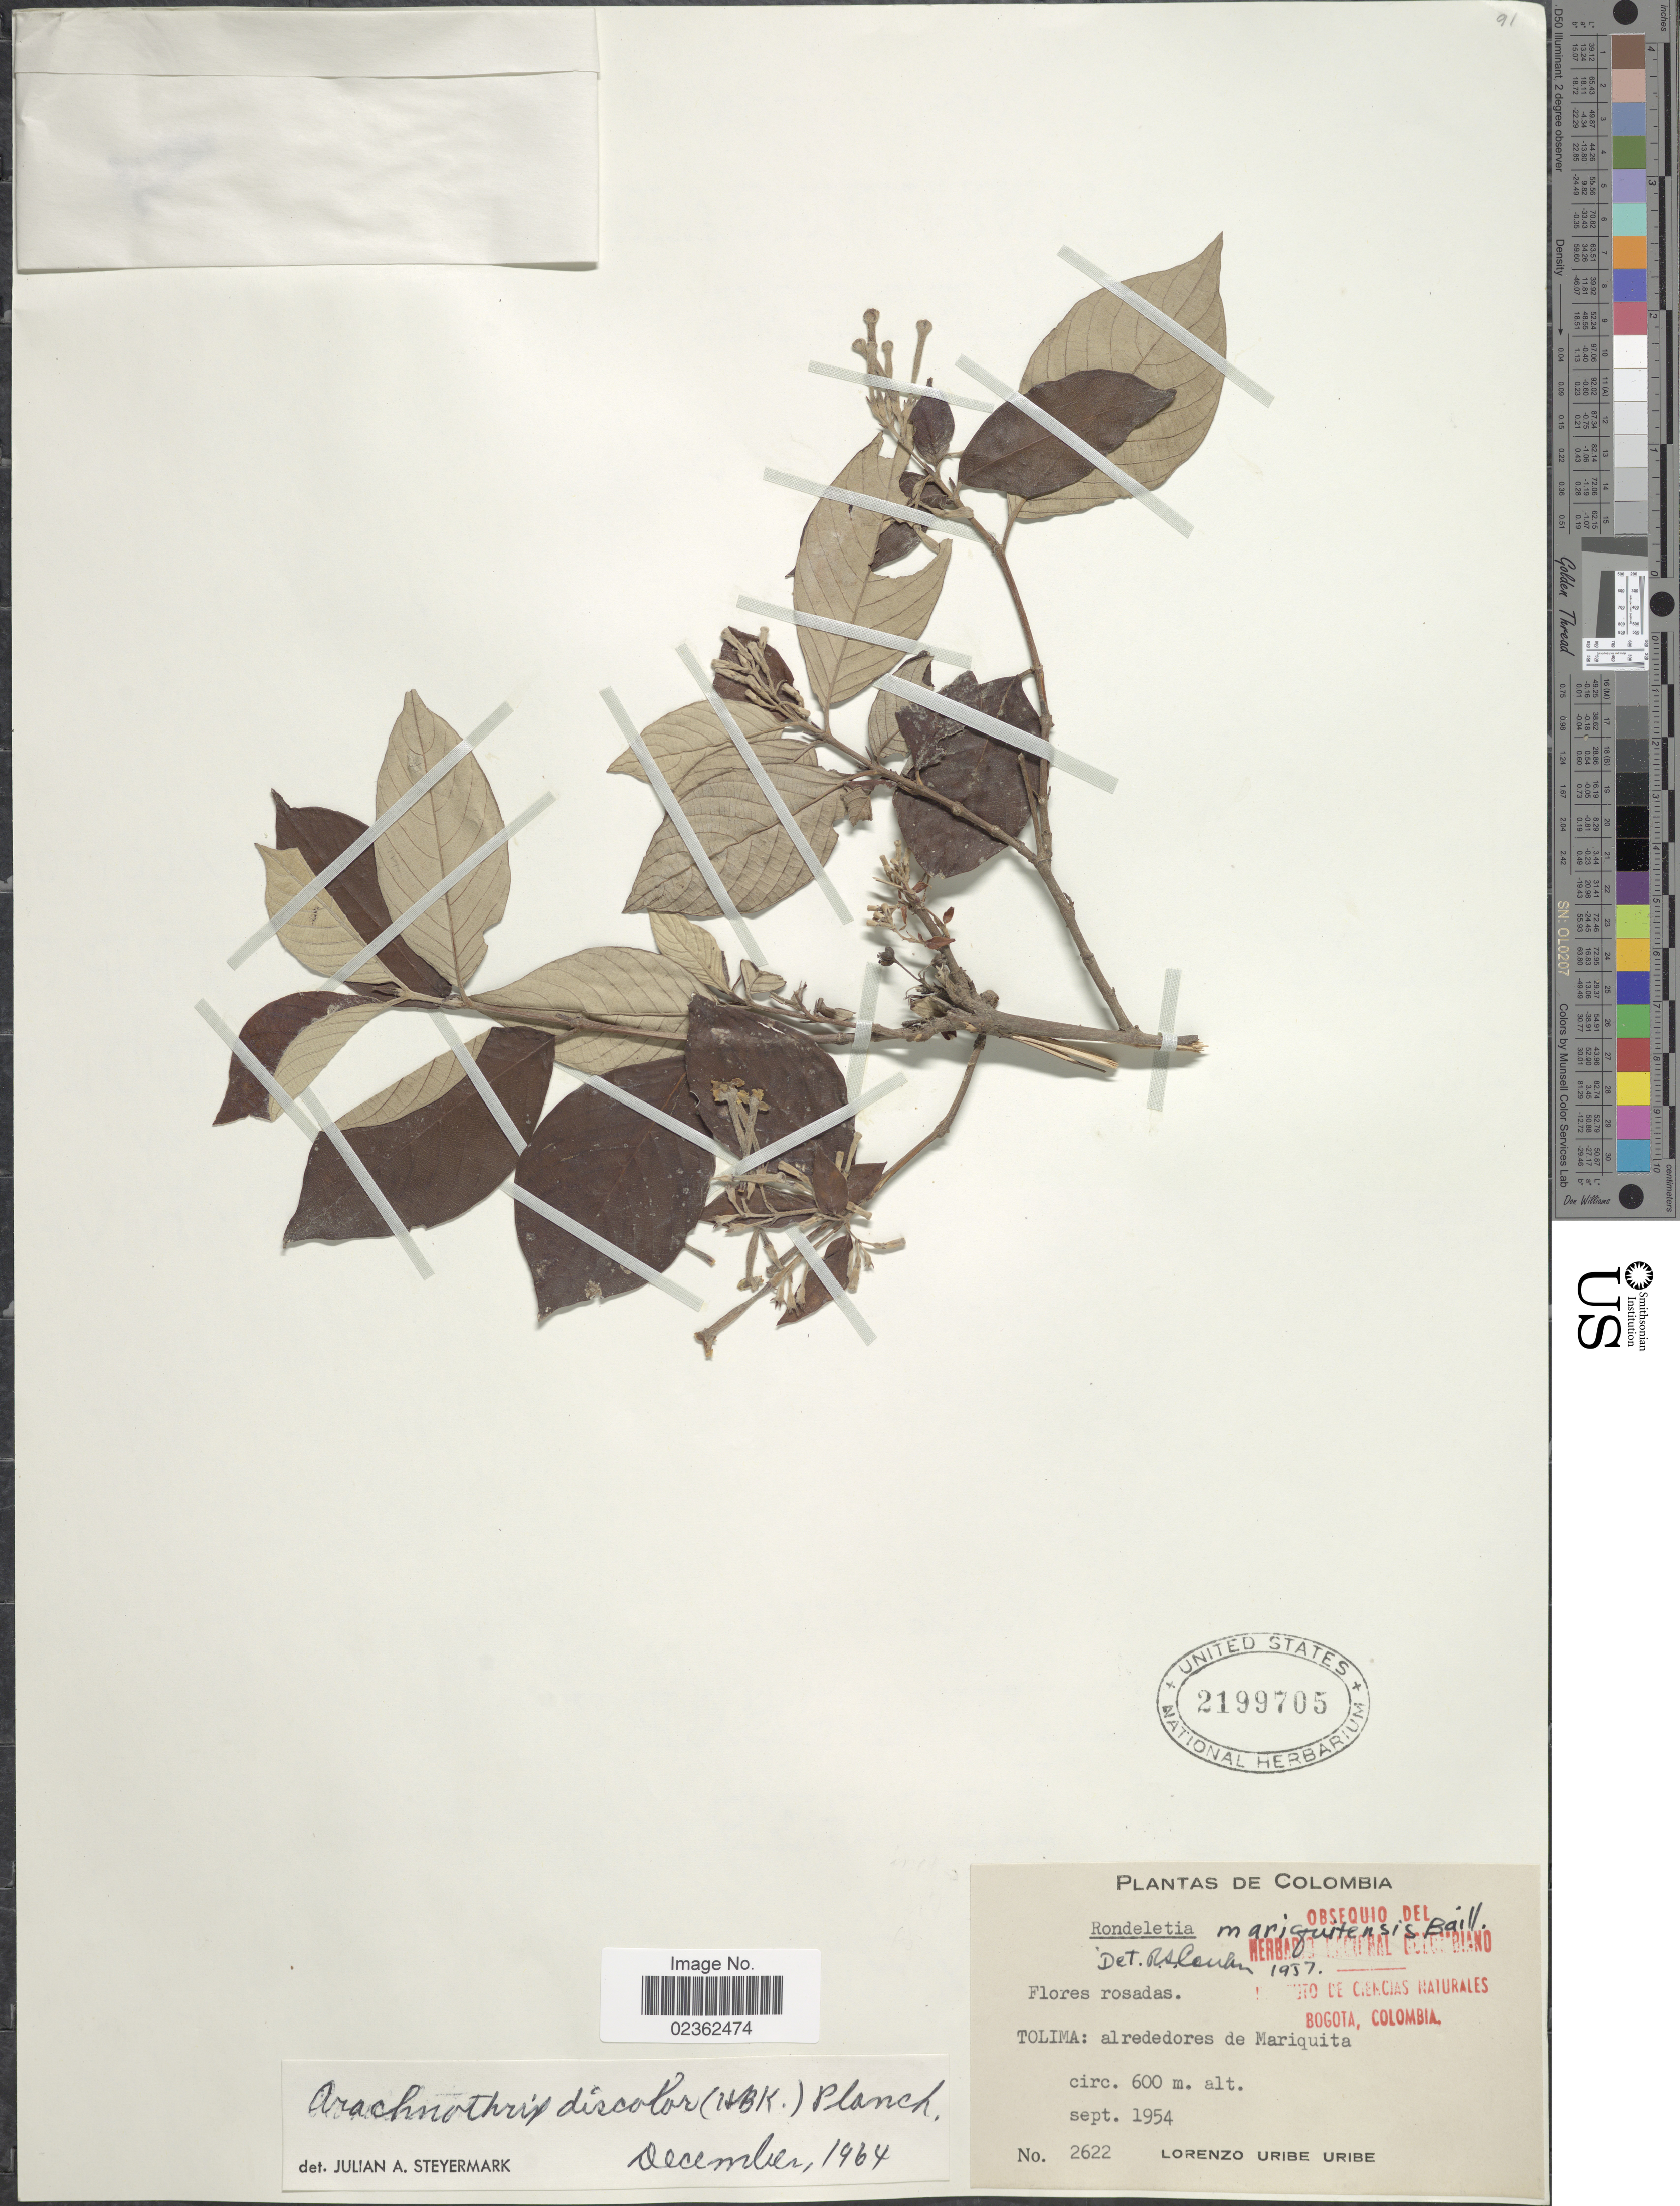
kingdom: Plantae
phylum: Tracheophyta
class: Magnoliopsida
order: Gentianales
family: Rubiaceae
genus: Arachnothryx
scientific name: Arachnothryx discolor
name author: (Kunth) Planch.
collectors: L. Uribe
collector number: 2622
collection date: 1954-09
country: Colombia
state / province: Tolima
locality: Alrededores de Mariquita.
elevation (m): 600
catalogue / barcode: US 2199705